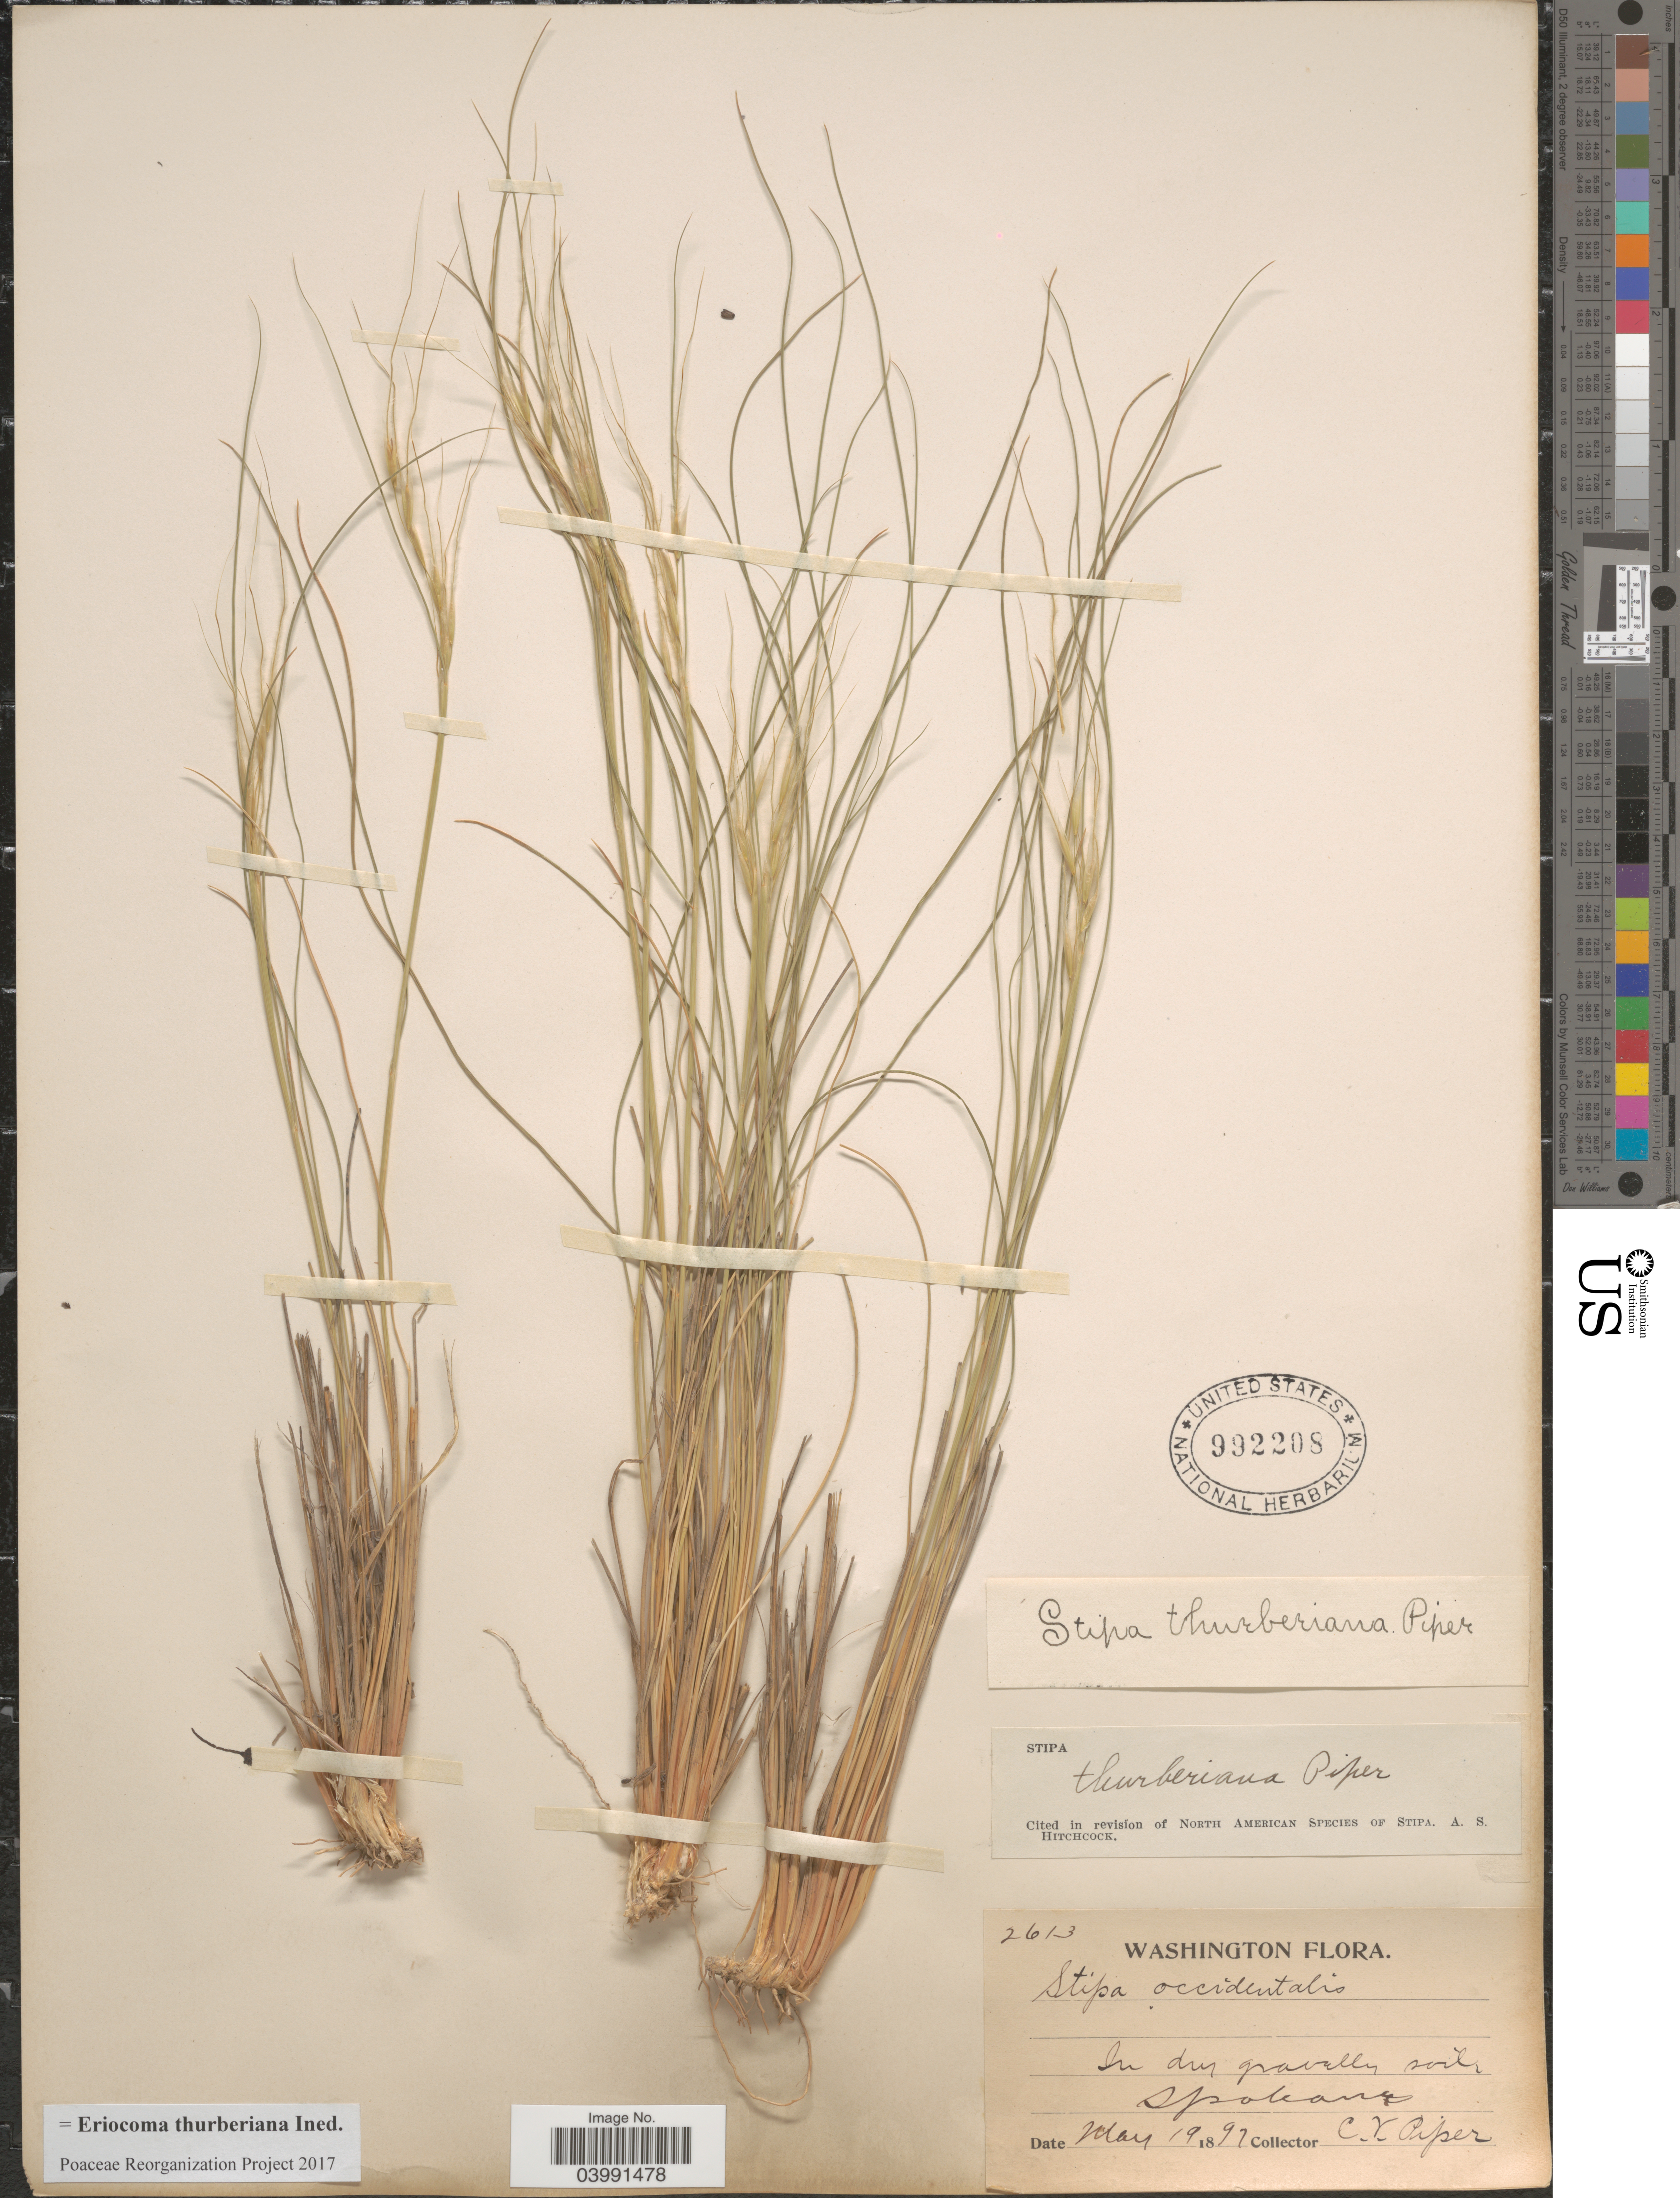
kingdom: Plantae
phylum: Tracheophyta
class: Liliopsida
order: Poales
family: Poaceae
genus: Eriocoma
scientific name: Eriocoma thurberiana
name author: (Piper) Romasch.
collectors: C. V. Piper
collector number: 2613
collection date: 1897-05-19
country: United States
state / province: Washington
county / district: Spokane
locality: Spokane.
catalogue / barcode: US 992208